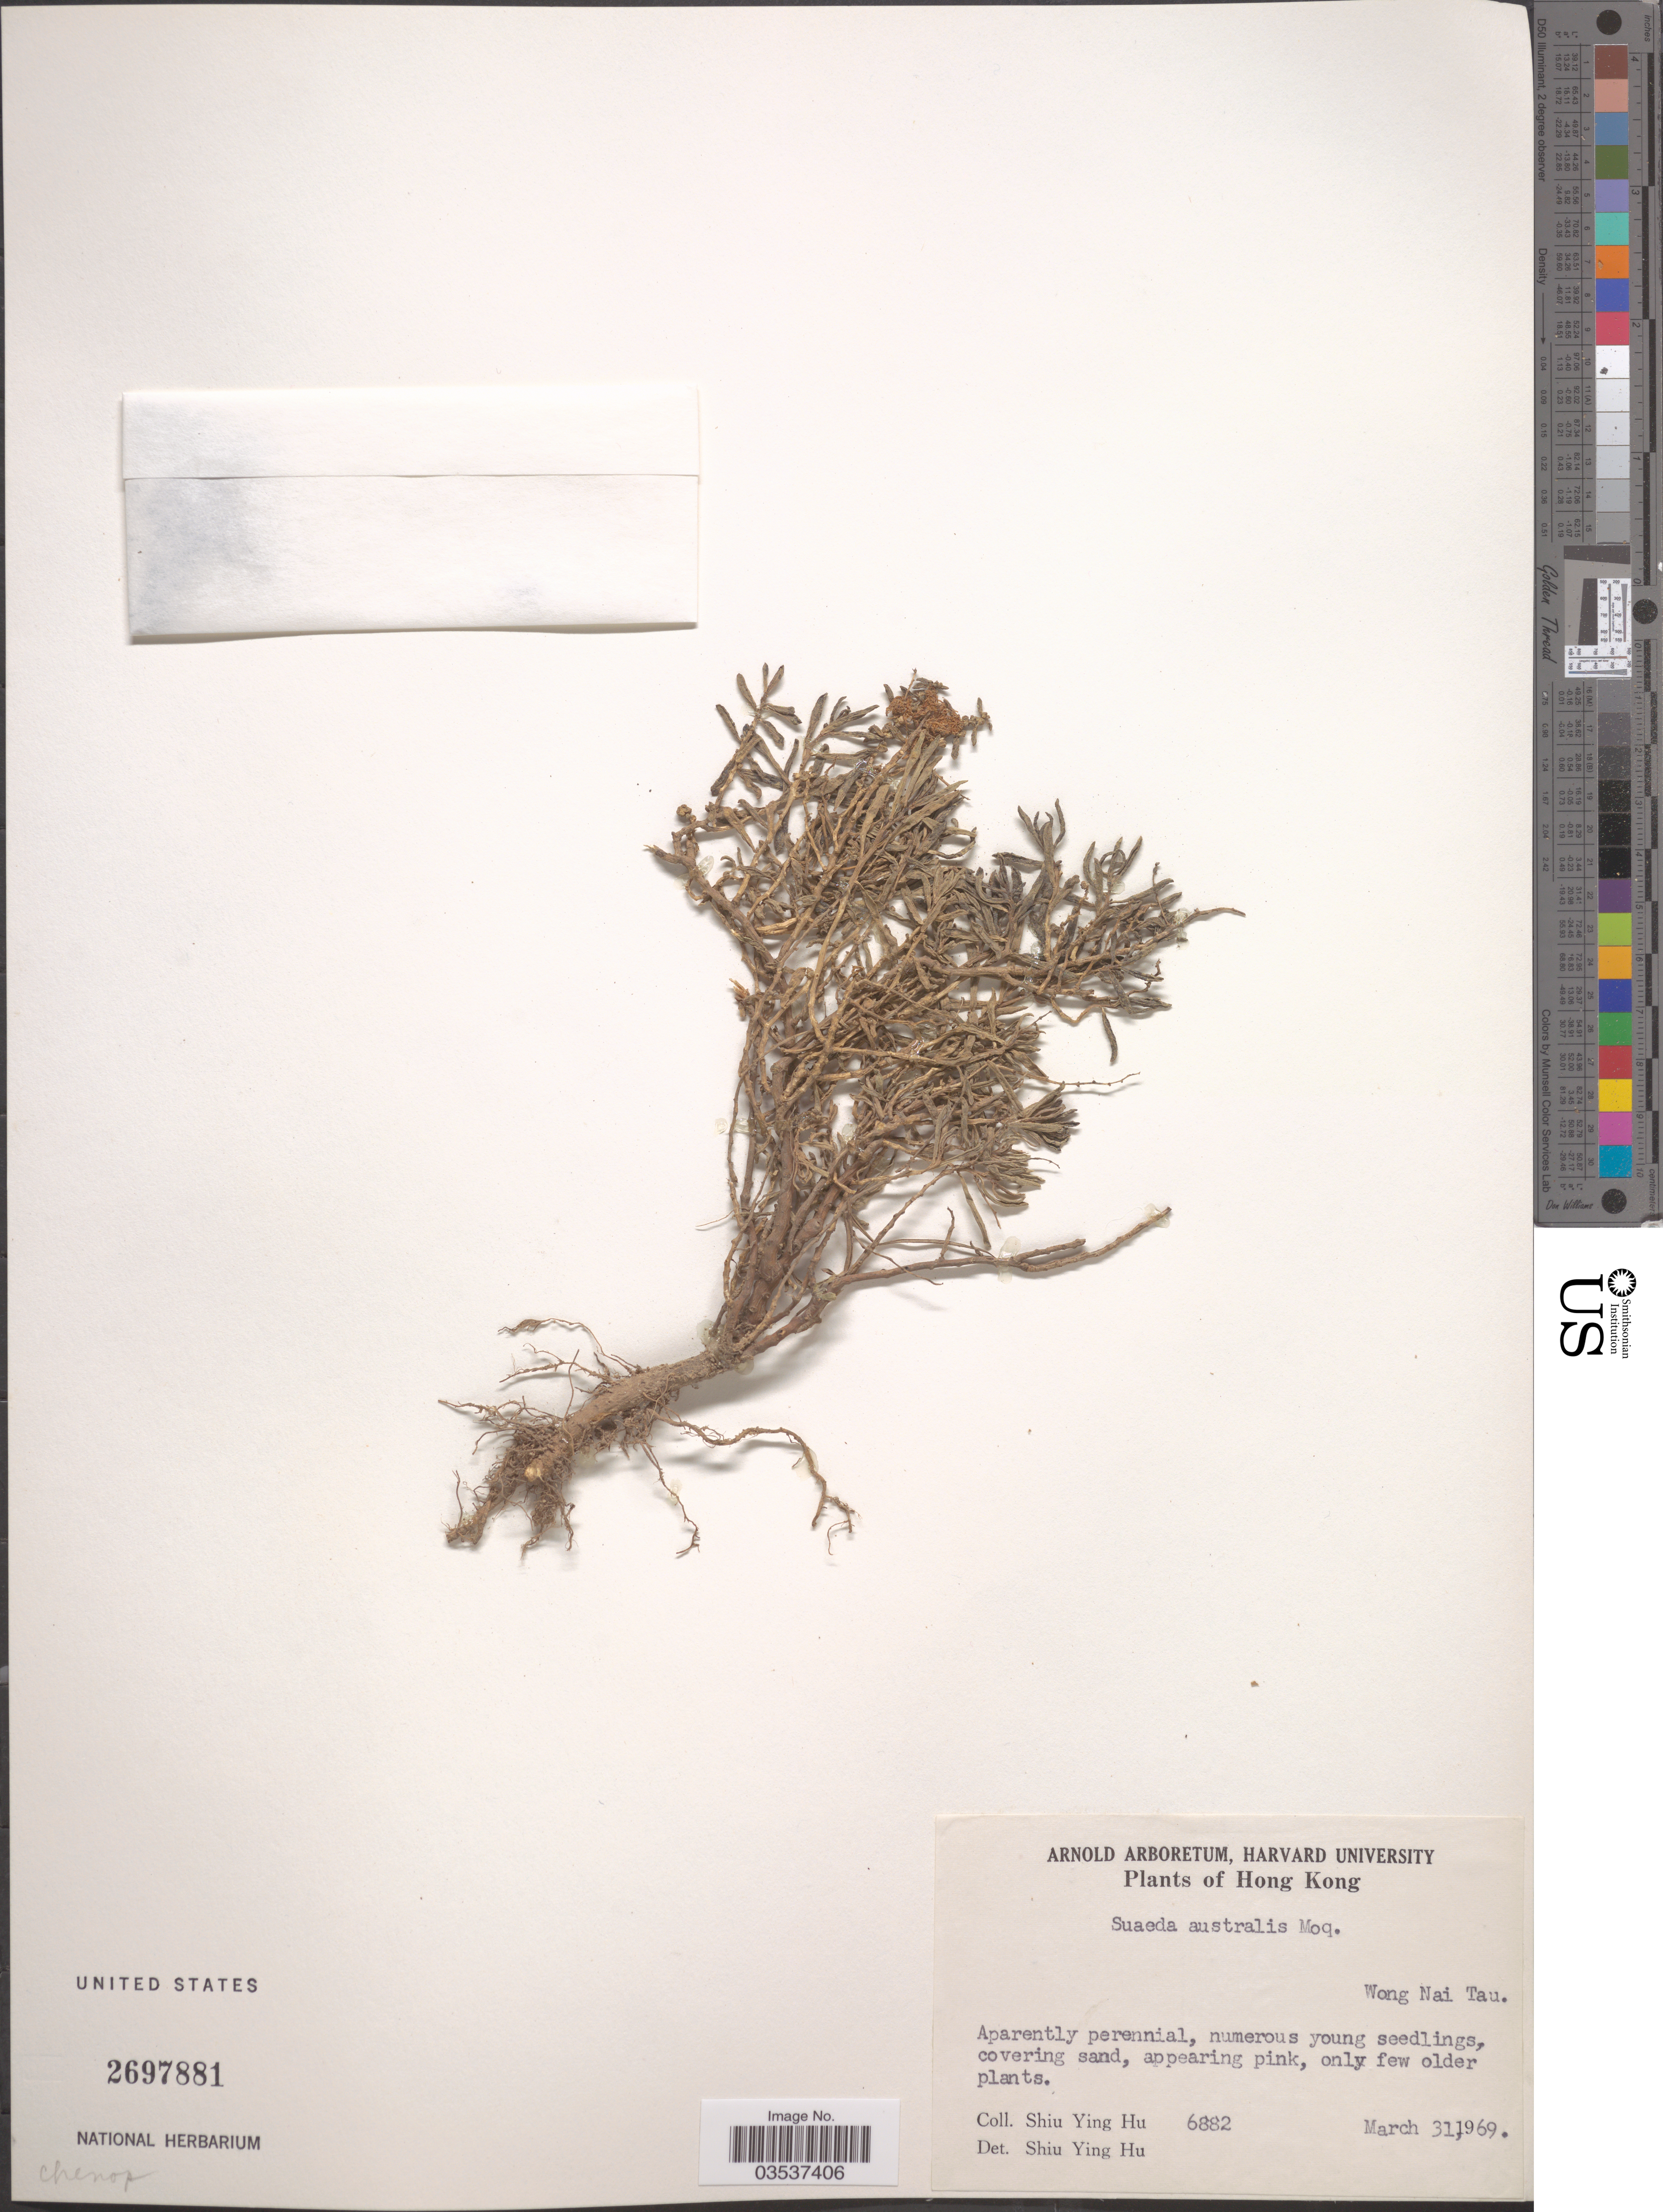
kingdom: Plantae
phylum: Tracheophyta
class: Magnoliopsida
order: Caryophyllales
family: Amaranthaceae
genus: Suaeda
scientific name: Suaeda australis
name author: (R. Br.) Moq.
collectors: S. Y. Hu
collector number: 6882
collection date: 1969-03-31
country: China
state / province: Hong Kong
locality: Wong Nai Tau.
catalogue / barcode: US 2697881